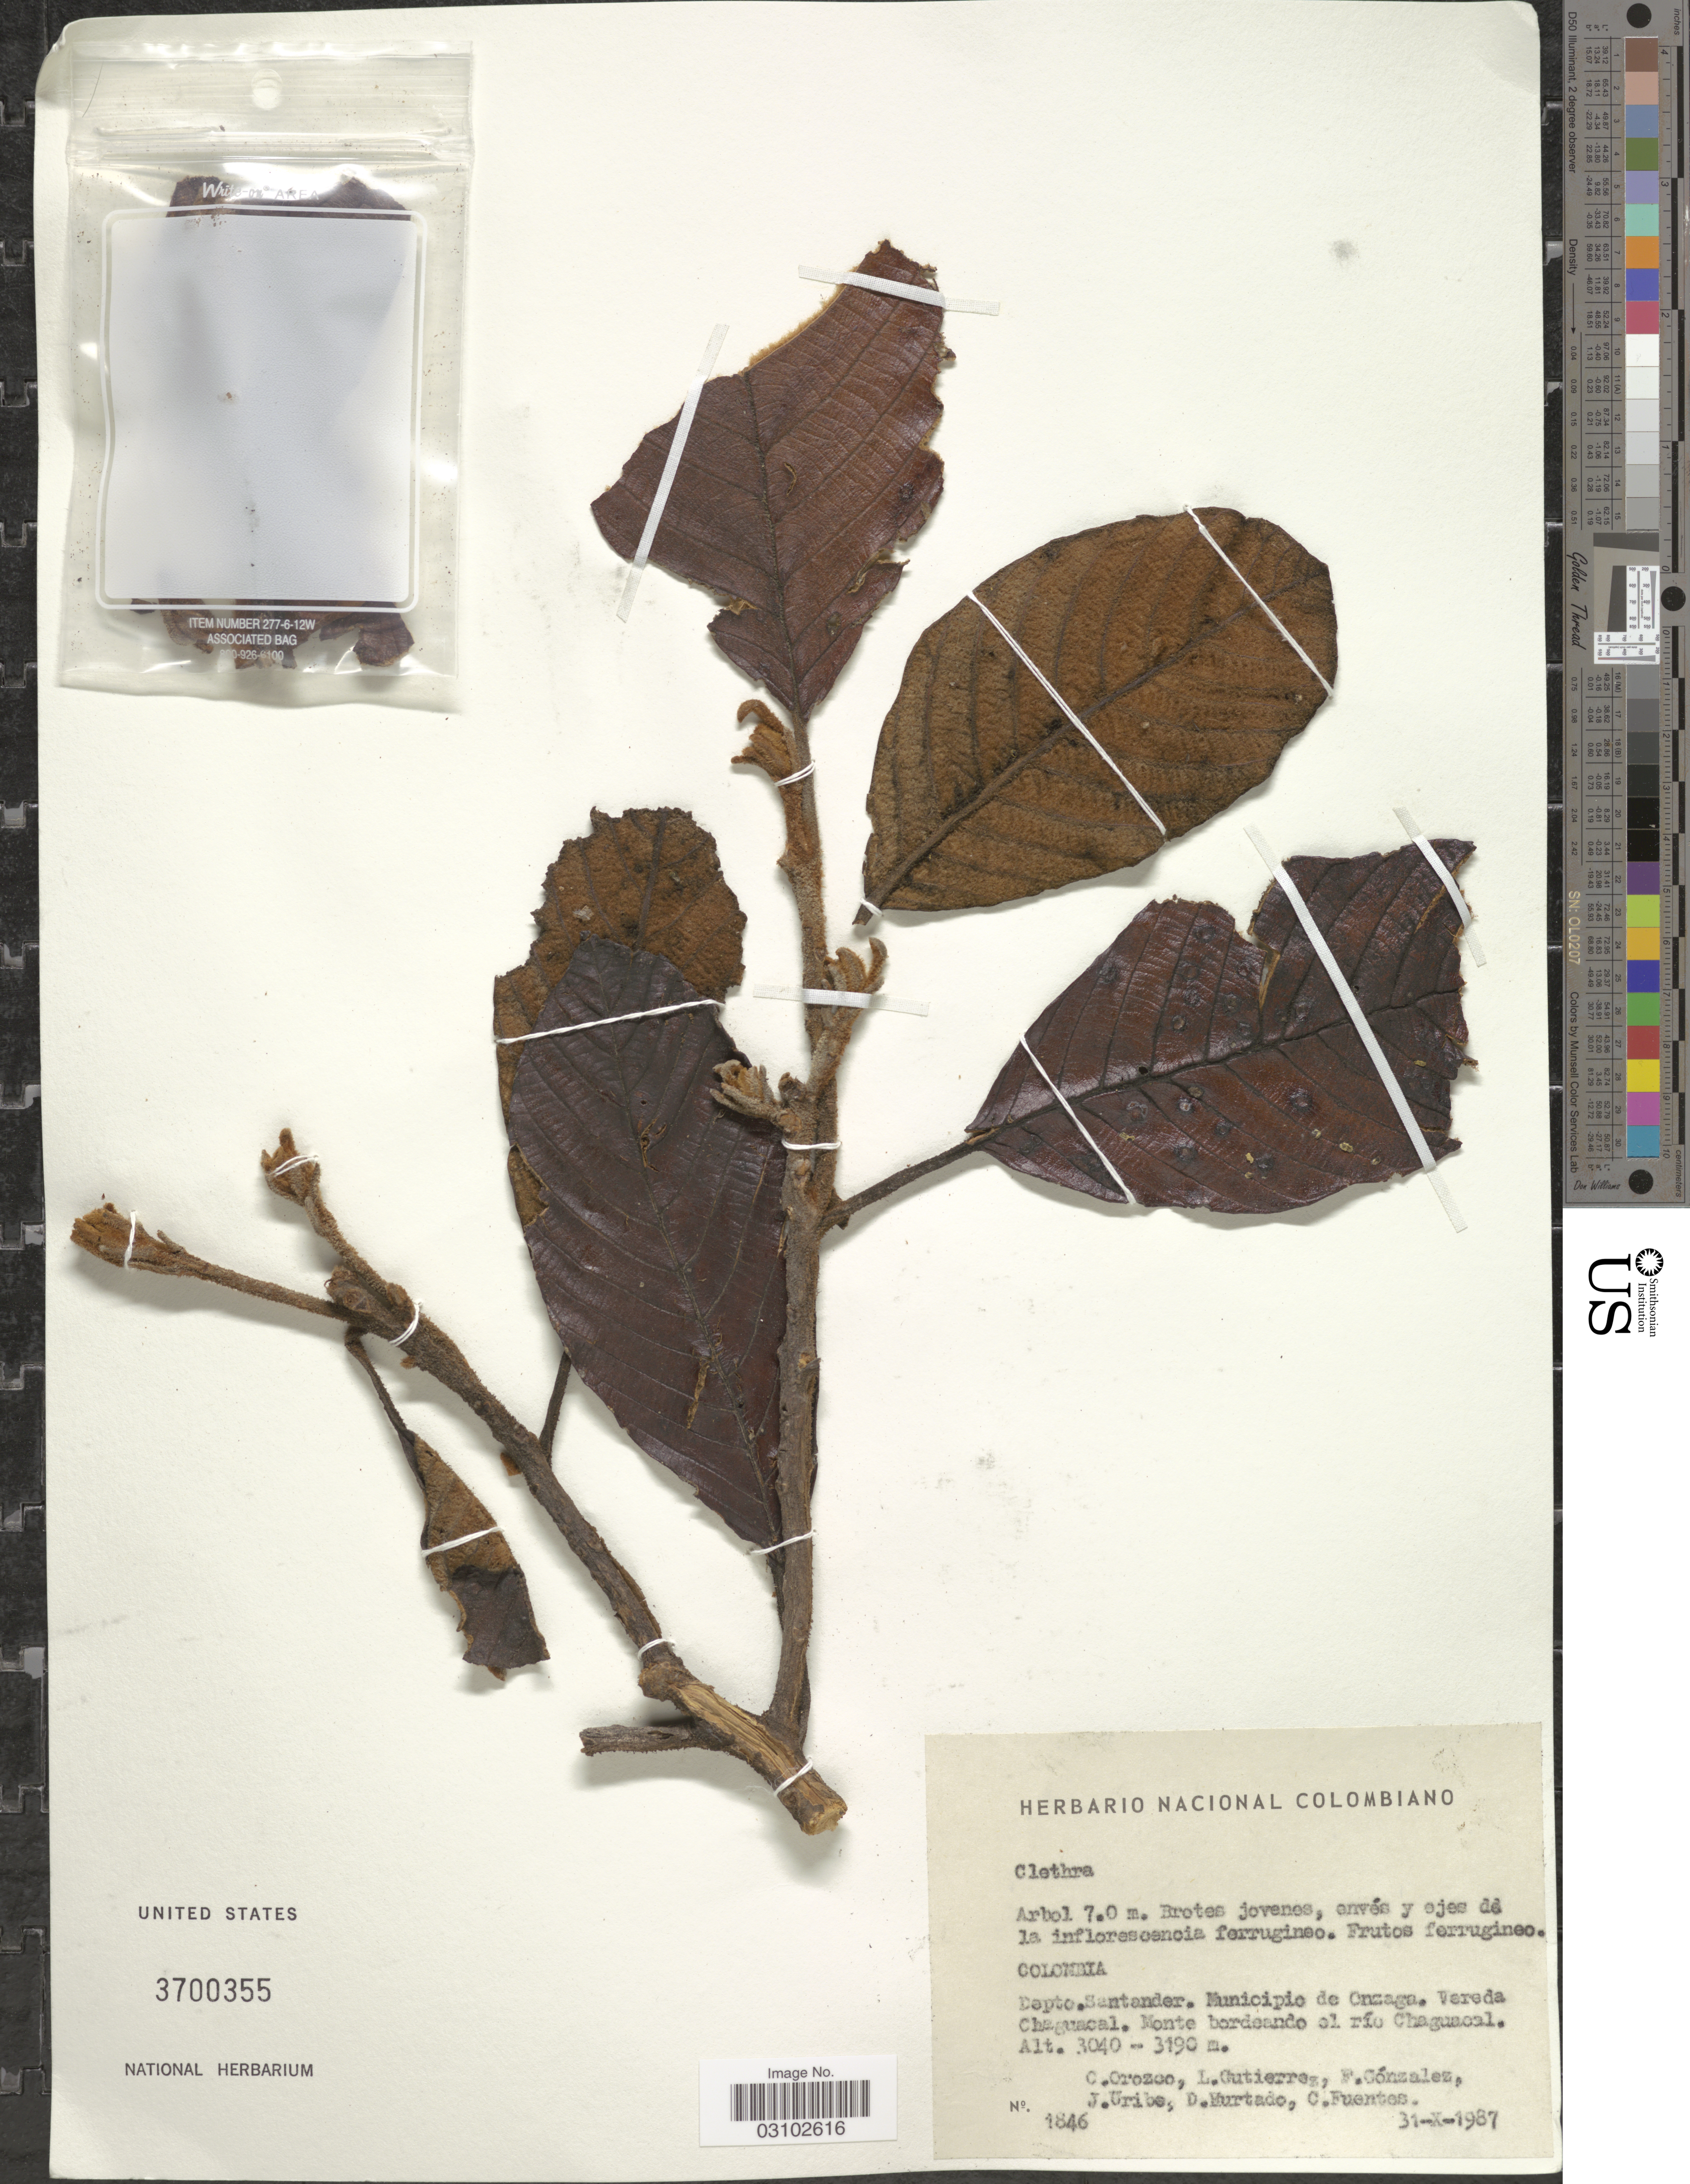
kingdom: Plantae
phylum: Tracheophyta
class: Magnoliopsida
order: Ericales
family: Clethraceae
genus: Clethra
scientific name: Clethra sp.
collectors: C. Orozco, L. Guttierez, F. Gonzalez, J. Uribe & et al.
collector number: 1846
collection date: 1987-10-31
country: Colombia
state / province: Santander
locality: Depto. Santander. Municipio de Onzaga. Vereda Chaguacal. Monte bordeando el rfo Chaguacal.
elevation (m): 3040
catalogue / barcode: US 3700355